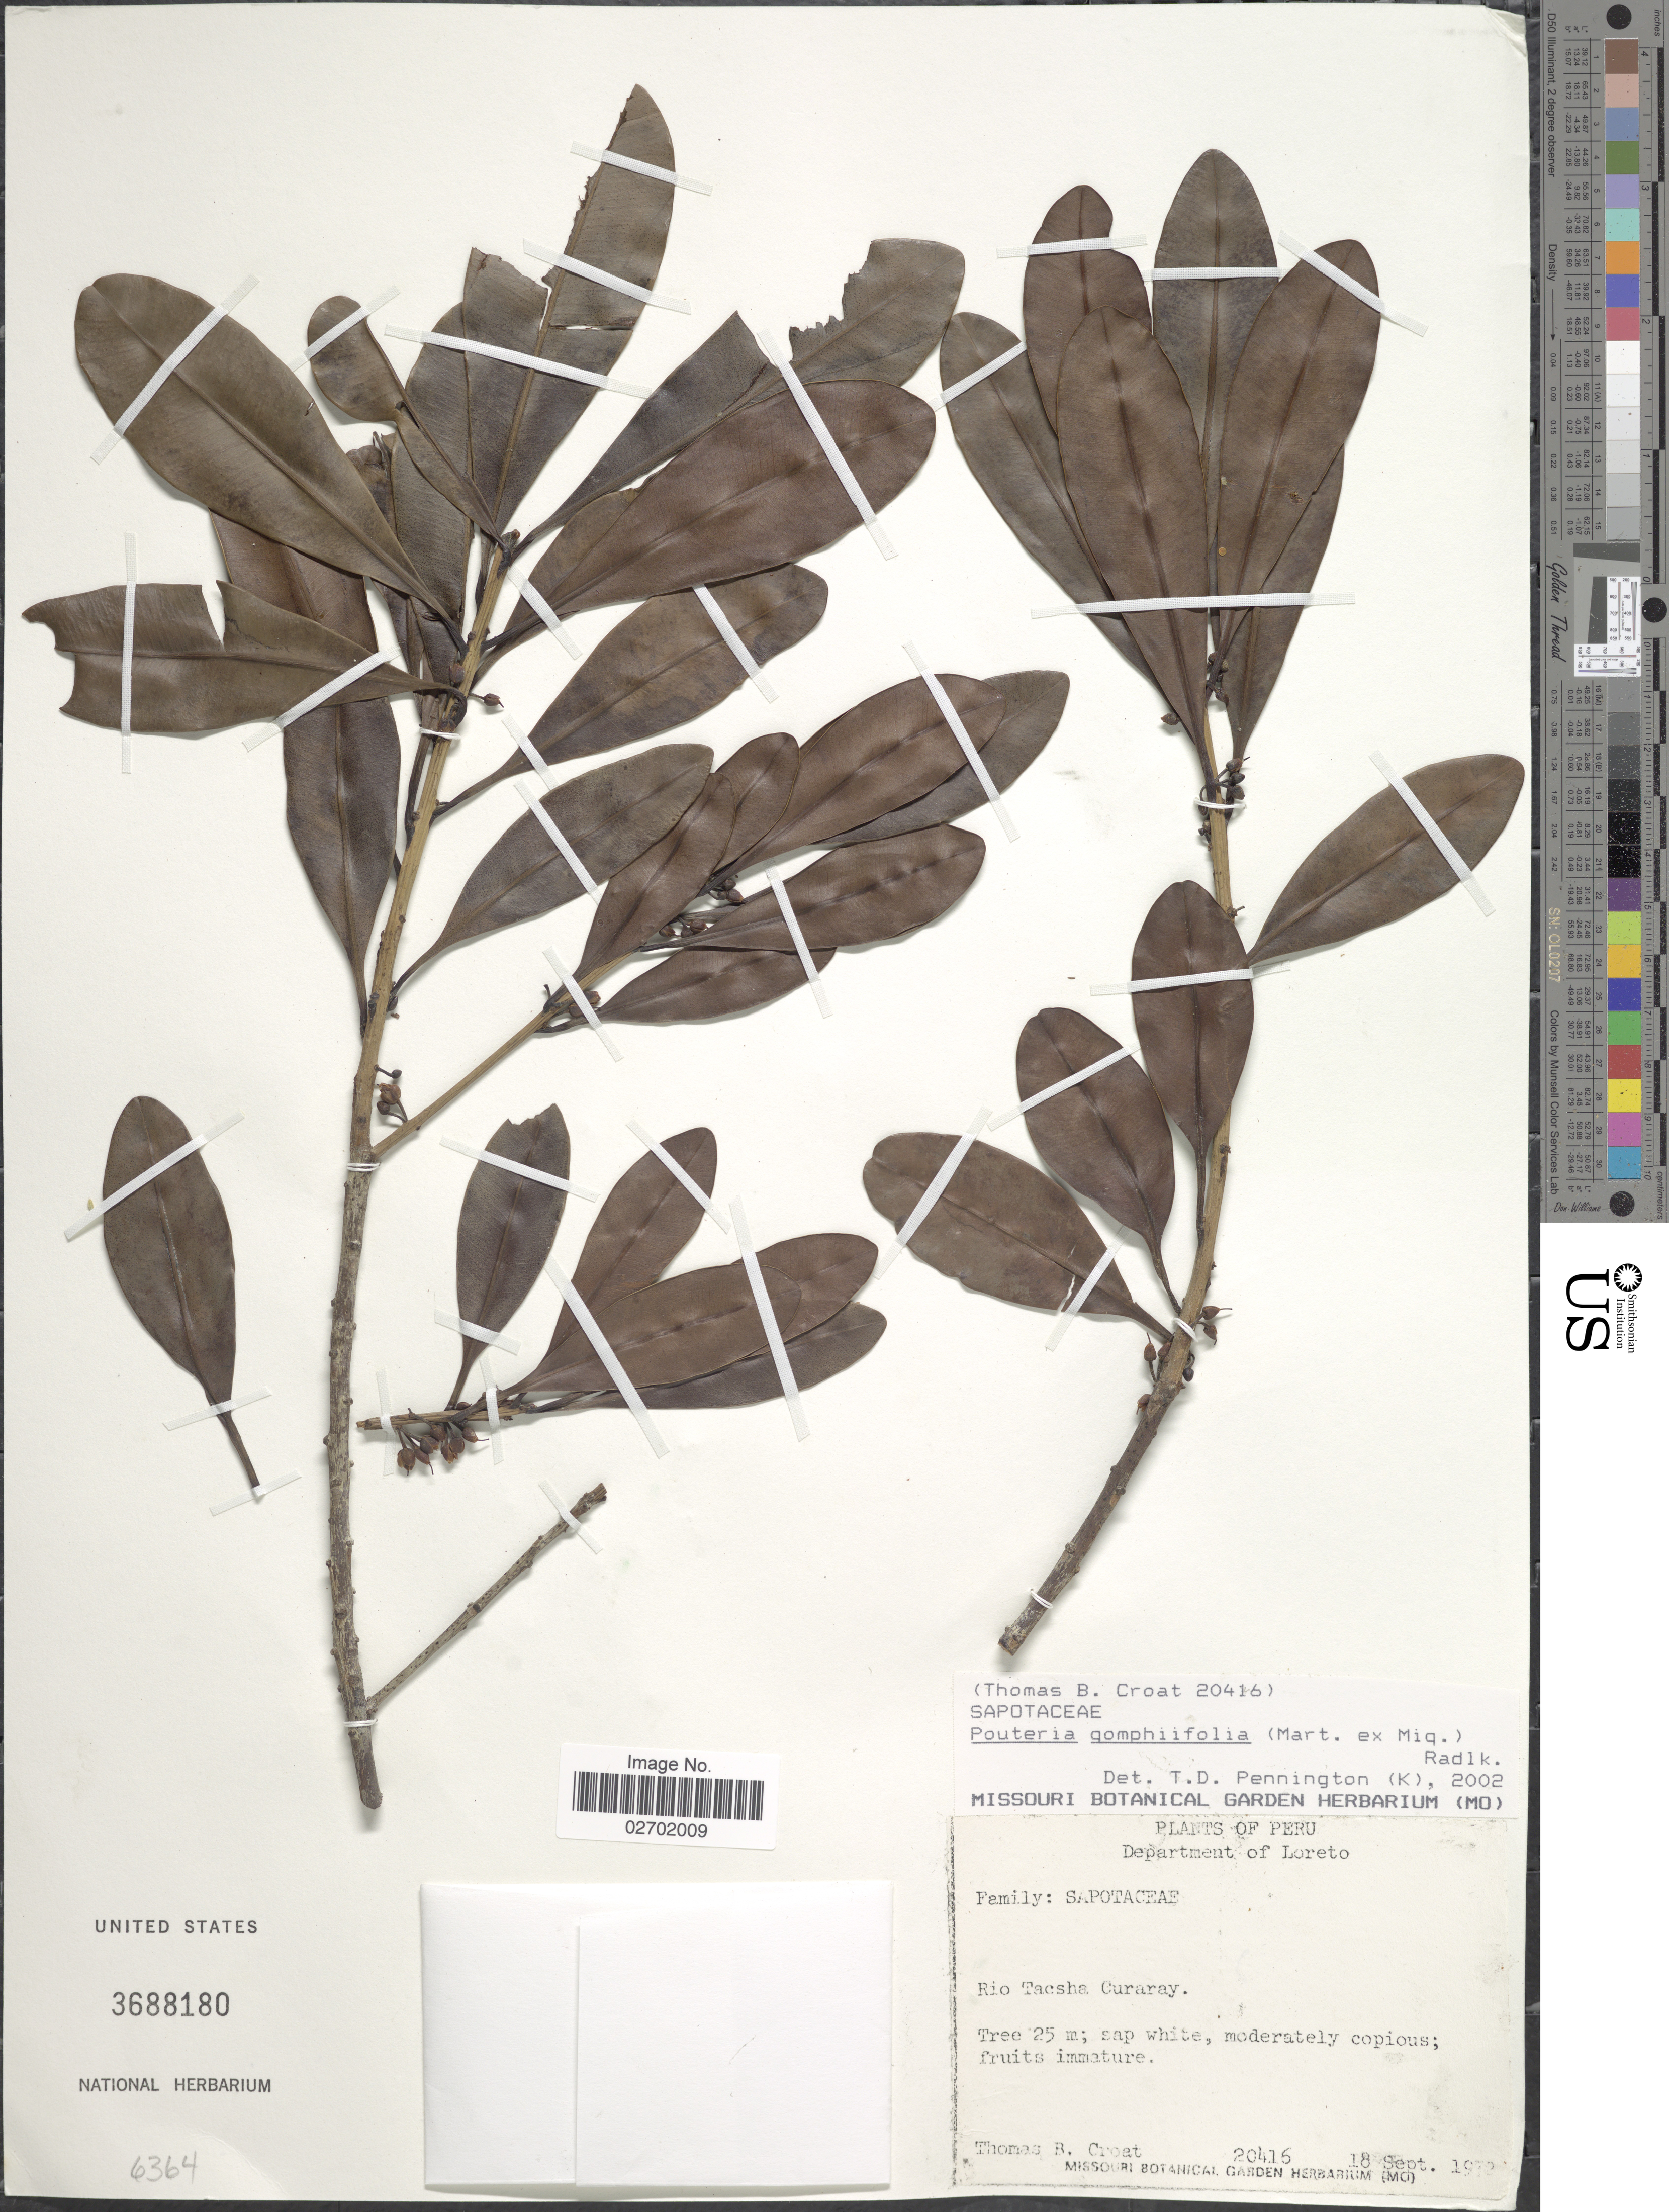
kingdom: Plantae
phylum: Tracheophyta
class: Magnoliopsida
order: Ericales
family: Sapotaceae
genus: Pouteria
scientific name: Pouteria gomphiifolia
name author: (Mart. ex Miq.) Radlk.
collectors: T. B. Croat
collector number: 20416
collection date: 1932-09-18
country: Peru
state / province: Loreto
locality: Department of Loreto, Rio Tacsha Curaray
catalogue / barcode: US 3688180